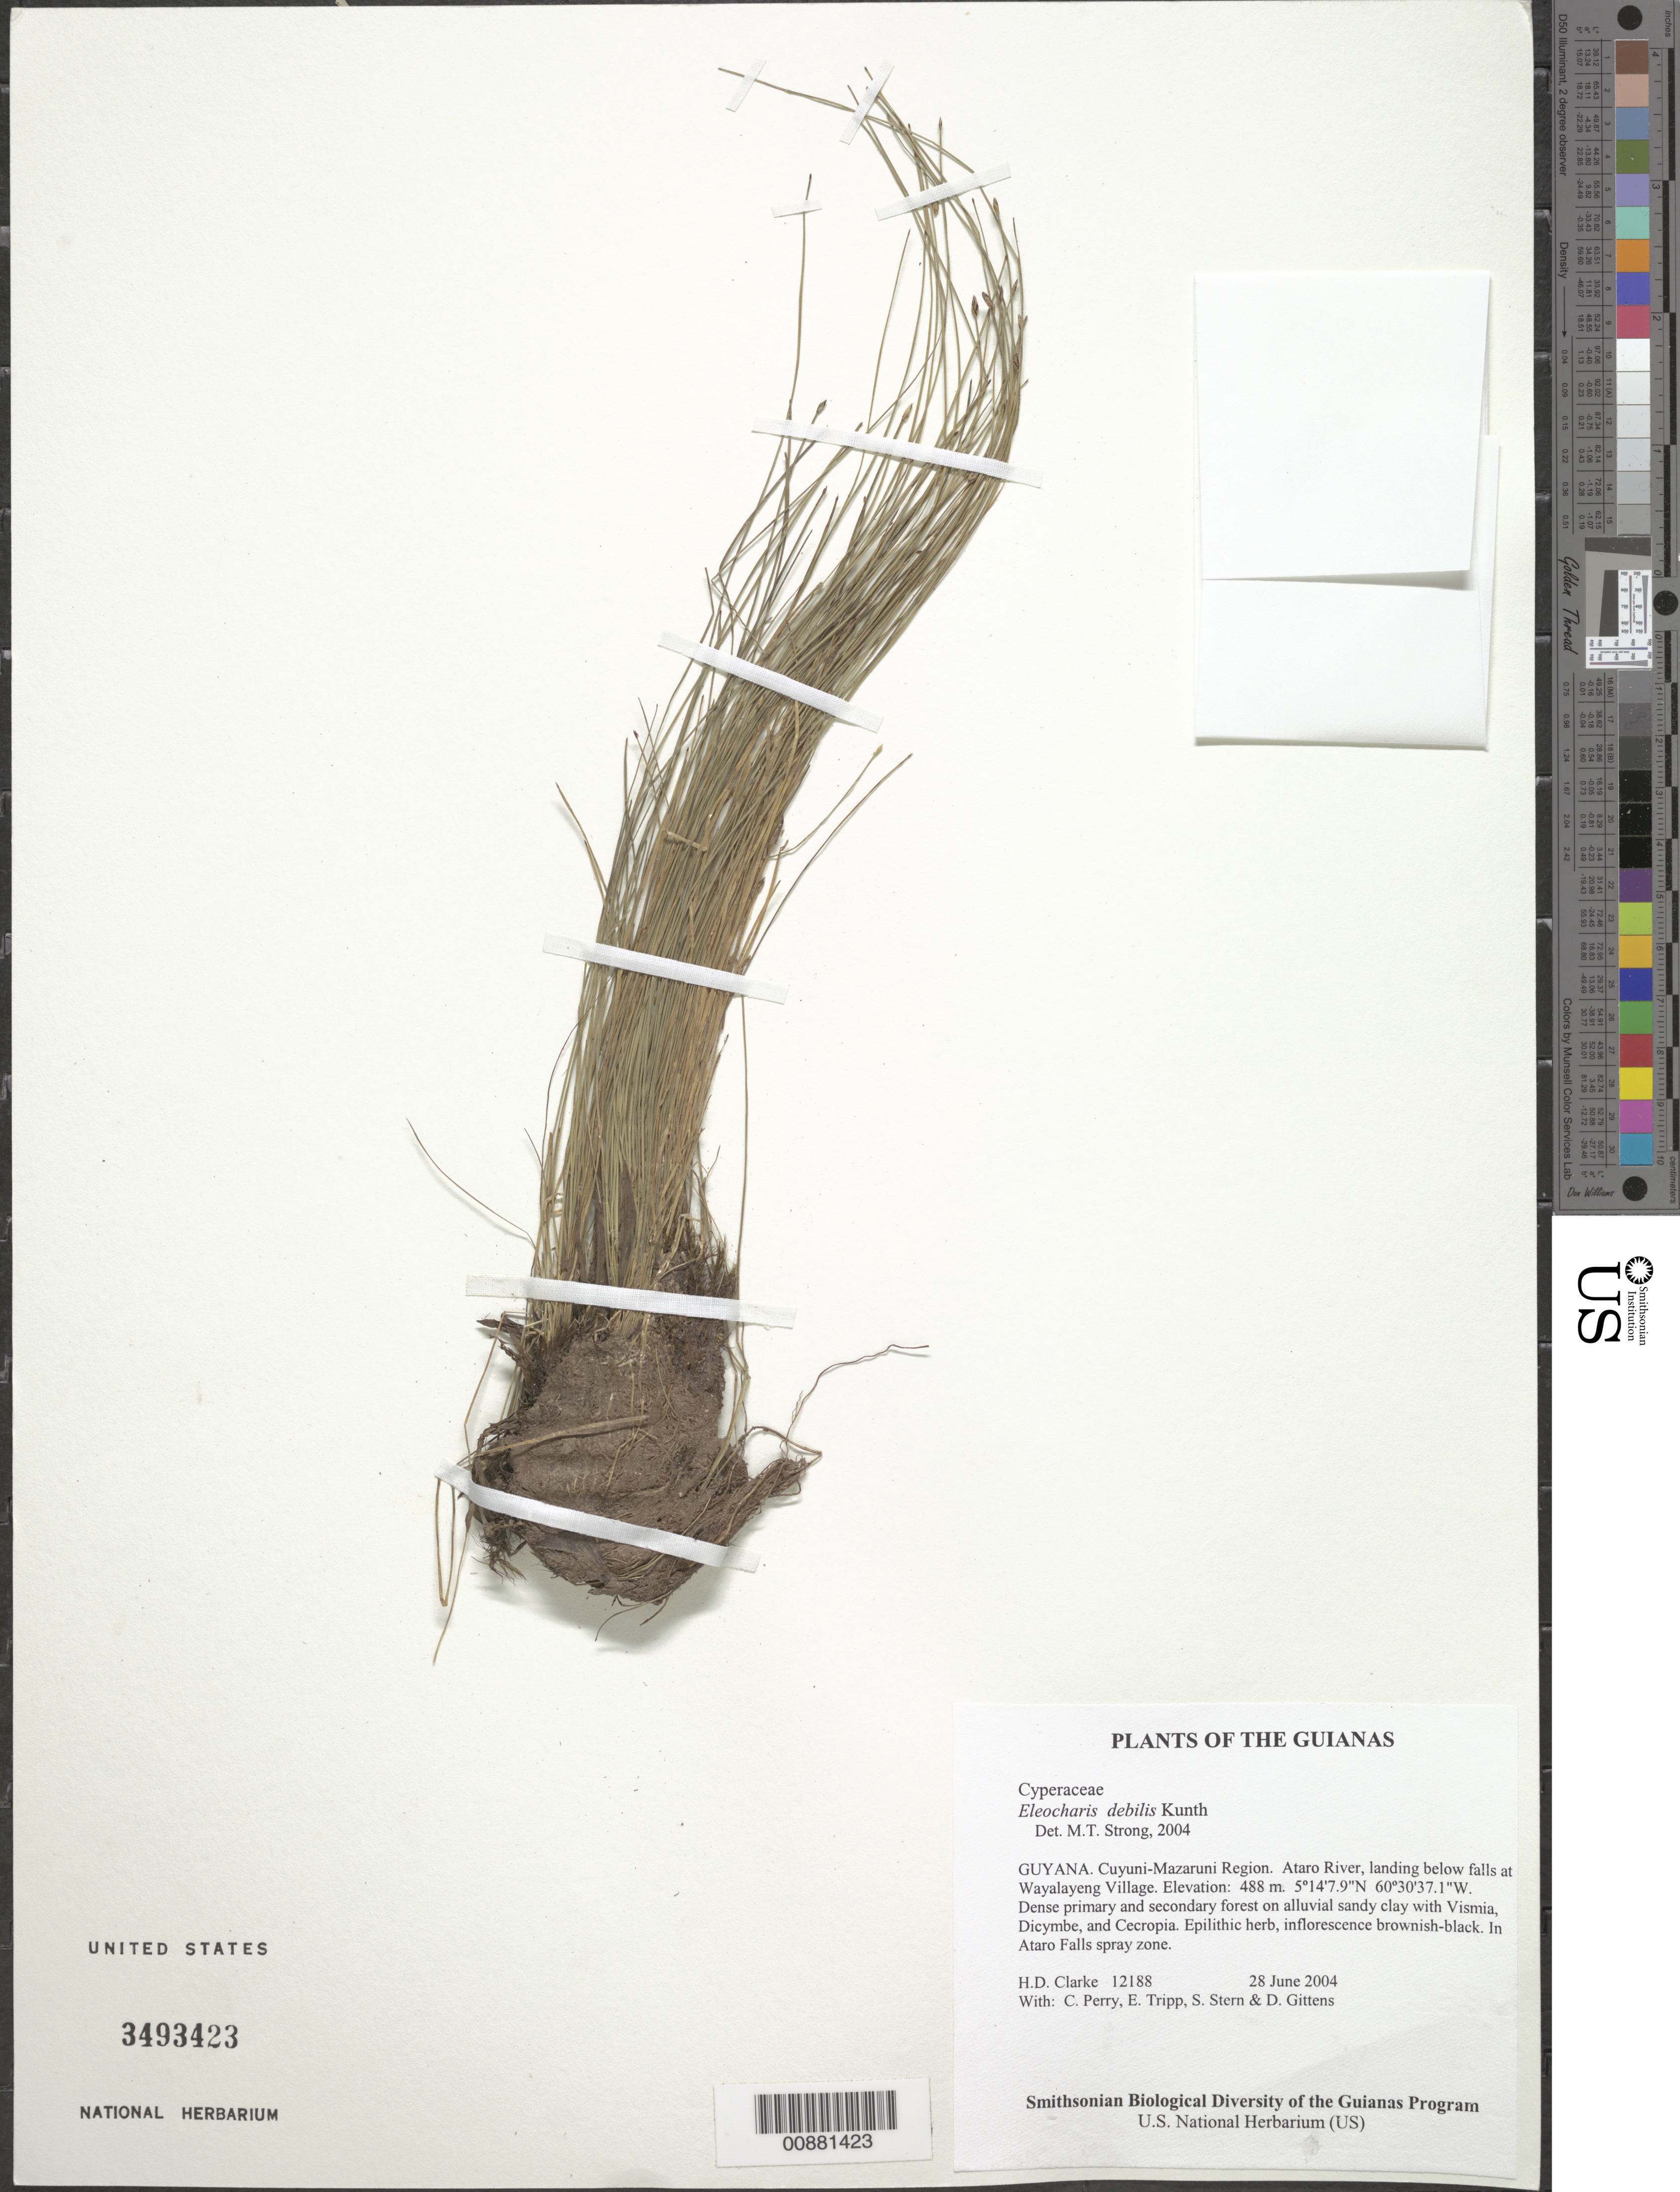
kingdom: Plantae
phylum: Tracheophyta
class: Liliopsida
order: Poales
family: Cyperaceae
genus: Eleocharis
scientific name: Eleocharis debilis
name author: Kunth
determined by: Strong, M. T., (US), Smithsonian Institution - National Museum of Natural History (UNITED STATES)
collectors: H. D. Clarke, C. Perry, E. Tripp, S. R. Stern & D. Gittens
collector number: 12188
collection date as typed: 28 June 2004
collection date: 2004-06-28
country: Guyana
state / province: Cuyuni-Mazaruni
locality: Ataro River, landing below falls at Wayalayeng Village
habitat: Dense primary and secondary forest on alluvial sandy clay with Vismia, Dicymbe, and Cecropia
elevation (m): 488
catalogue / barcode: US 3493423